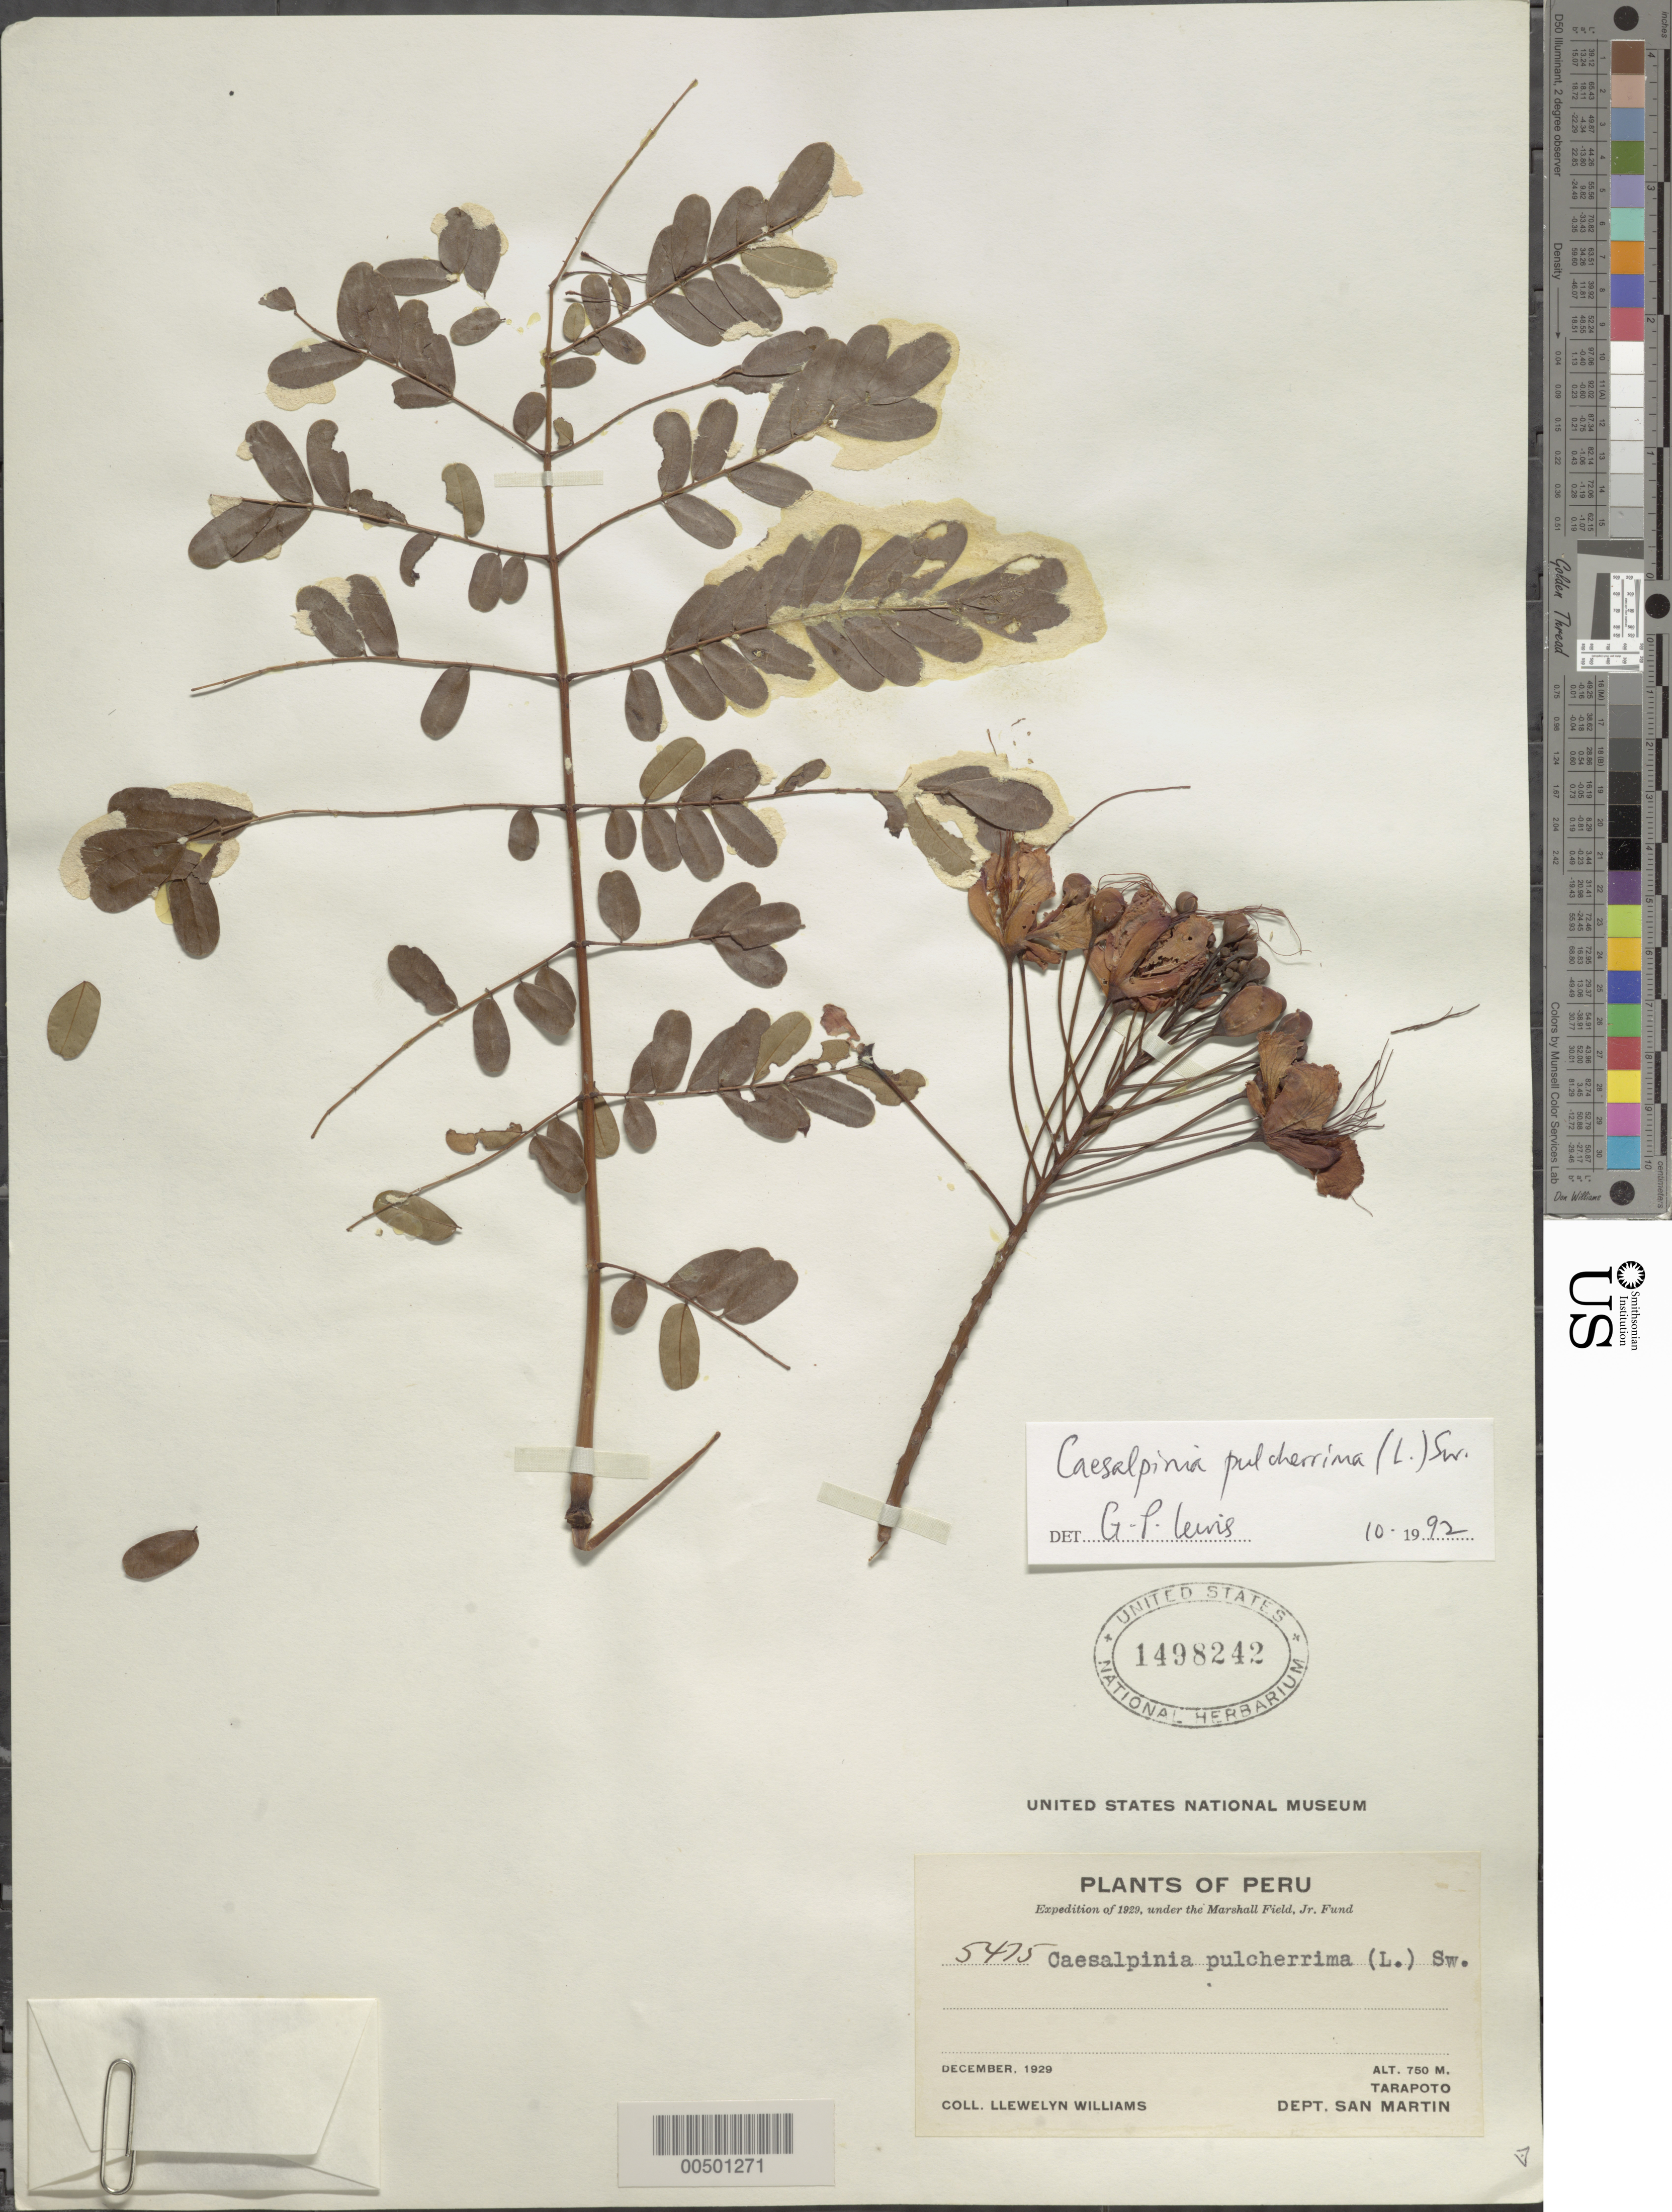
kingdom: Plantae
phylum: Tracheophyta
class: Magnoliopsida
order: Fabales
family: Fabaceae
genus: Caesalpinia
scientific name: Caesalpinia pulcherrima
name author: (L.) Sw.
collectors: Ll. Williams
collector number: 5475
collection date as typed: Dec 1929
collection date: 1929-12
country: Peru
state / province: San Martín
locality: Tarapoto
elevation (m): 750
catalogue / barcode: US 1498242